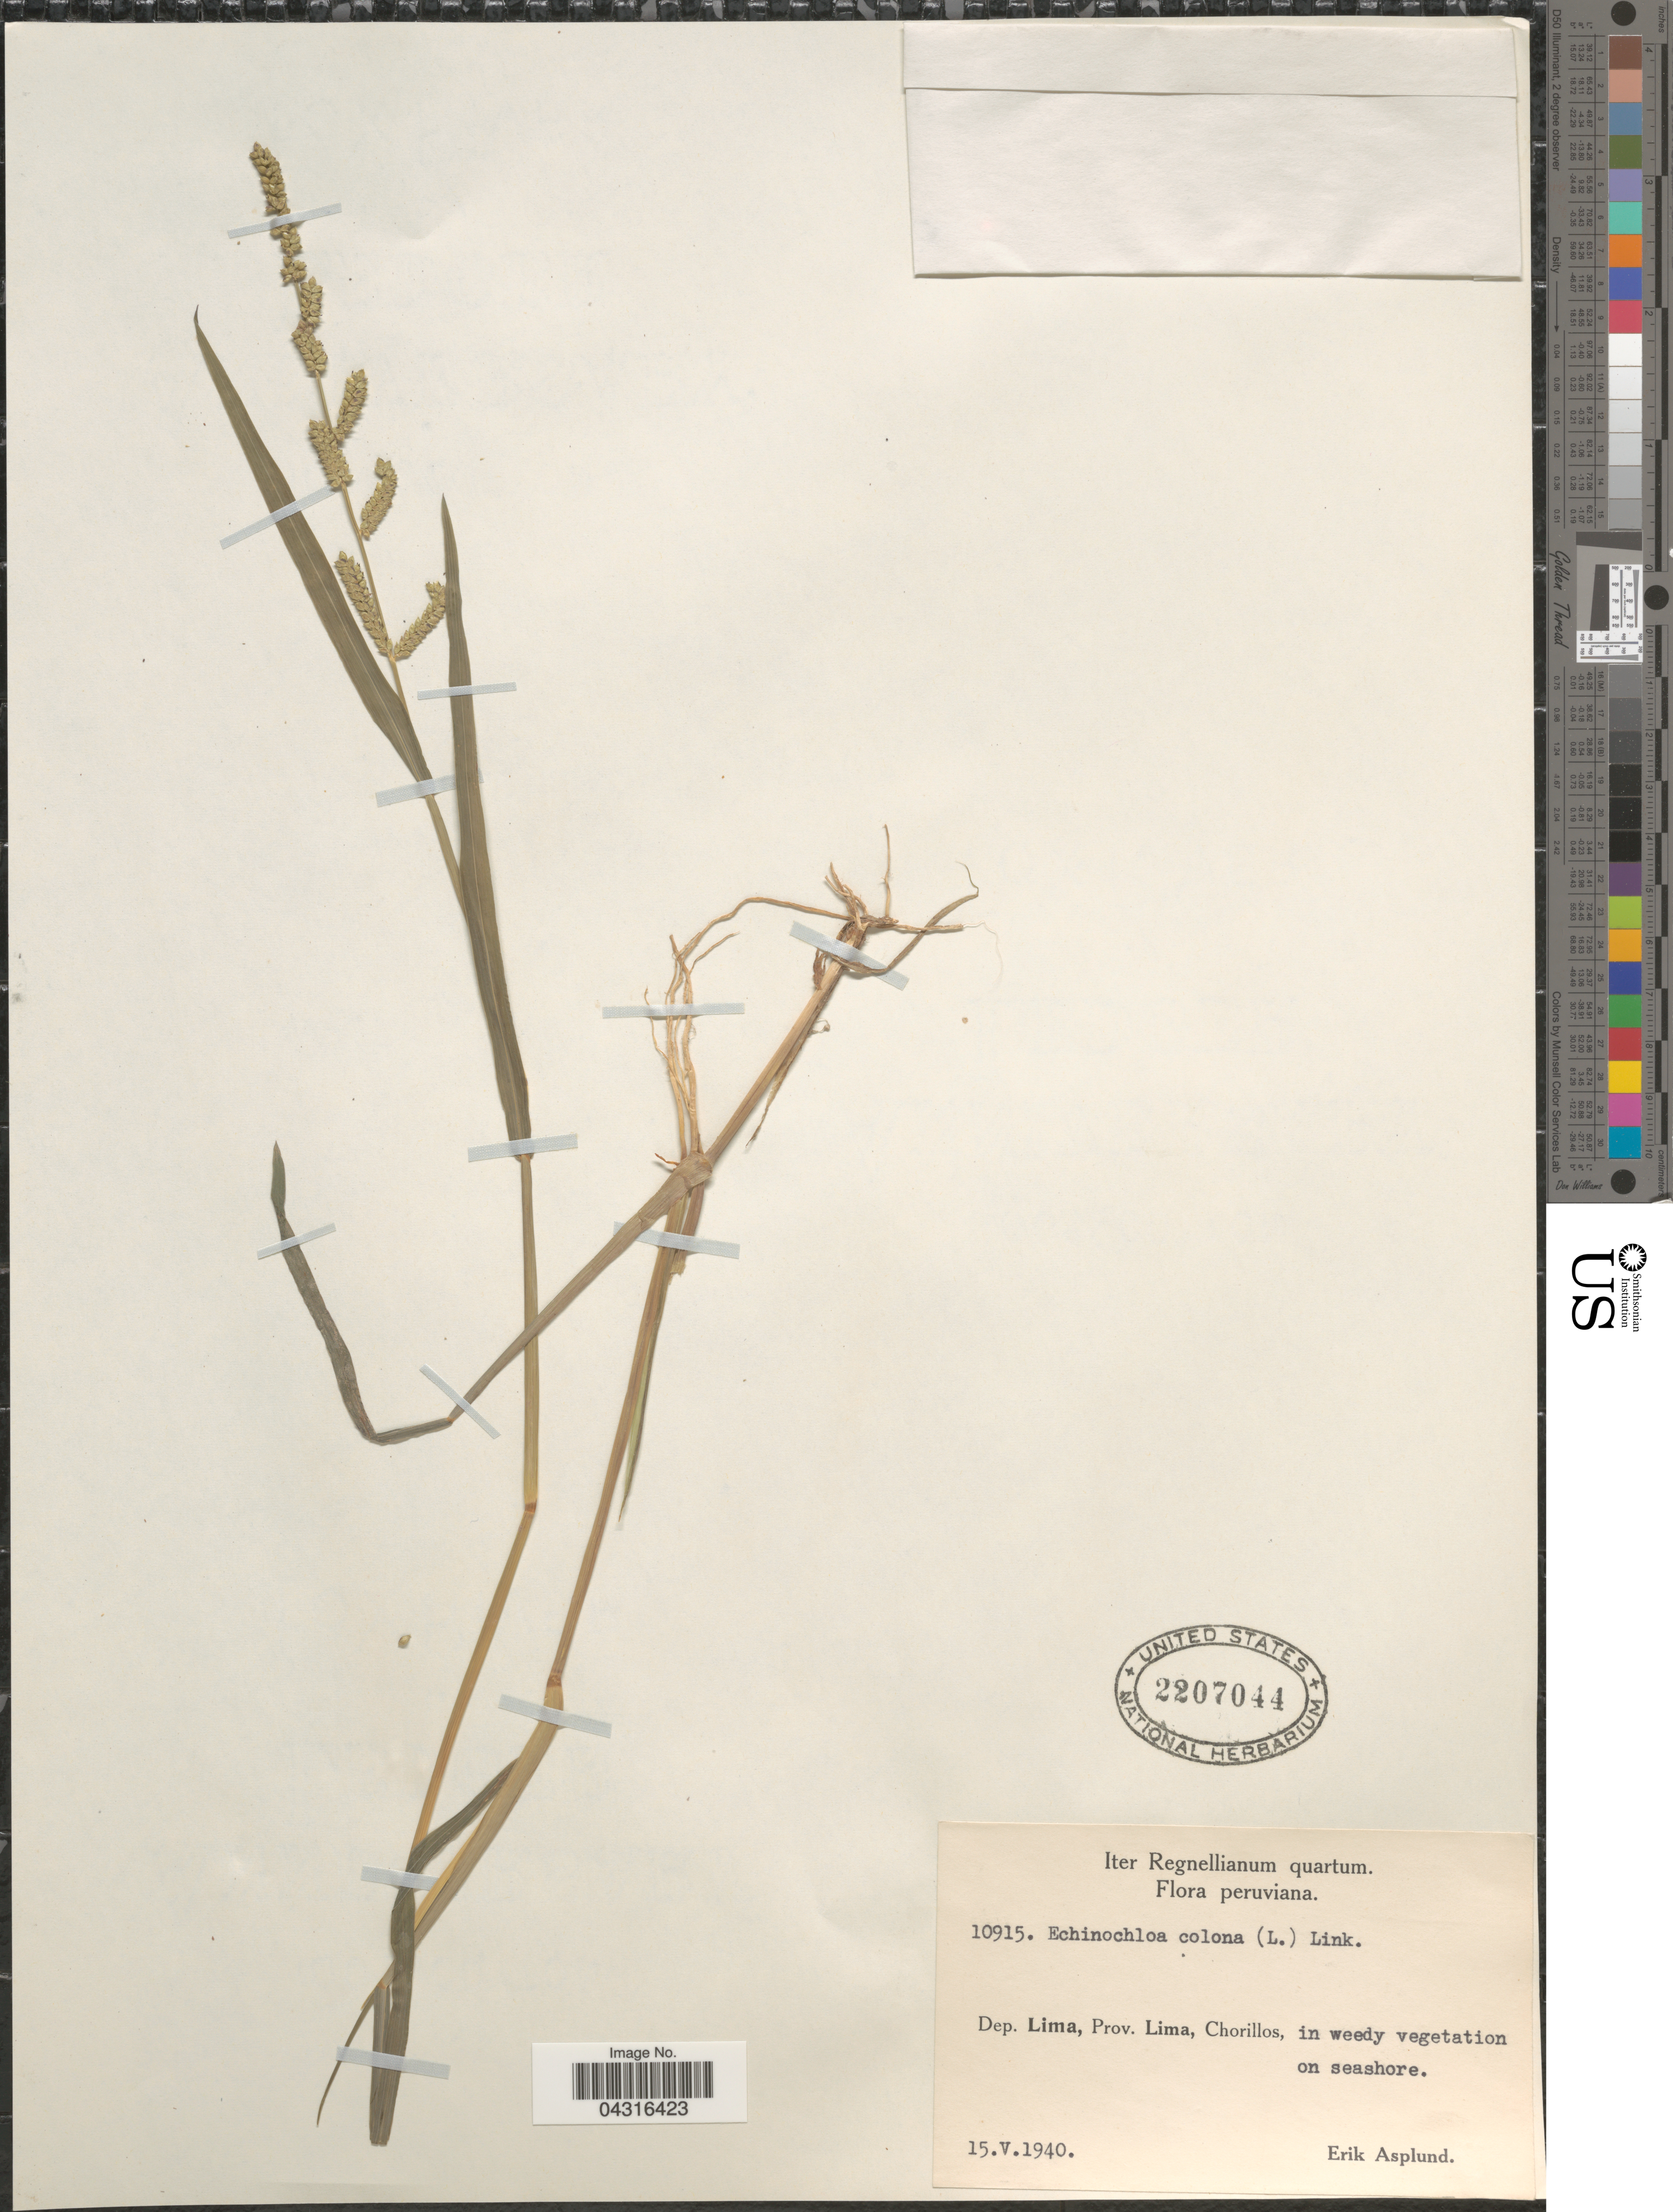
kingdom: Plantae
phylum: Tracheophyta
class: Liliopsida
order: Poales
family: Poaceae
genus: Echinochloa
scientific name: Echinochloa colona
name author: (L.) Link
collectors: E. Asplund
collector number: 10915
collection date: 1940-05-15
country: Peru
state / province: Lima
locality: Iter Regnellianum quartum. Dep. Lima, Prov. Lima, Chorillos.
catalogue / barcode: US 2207044